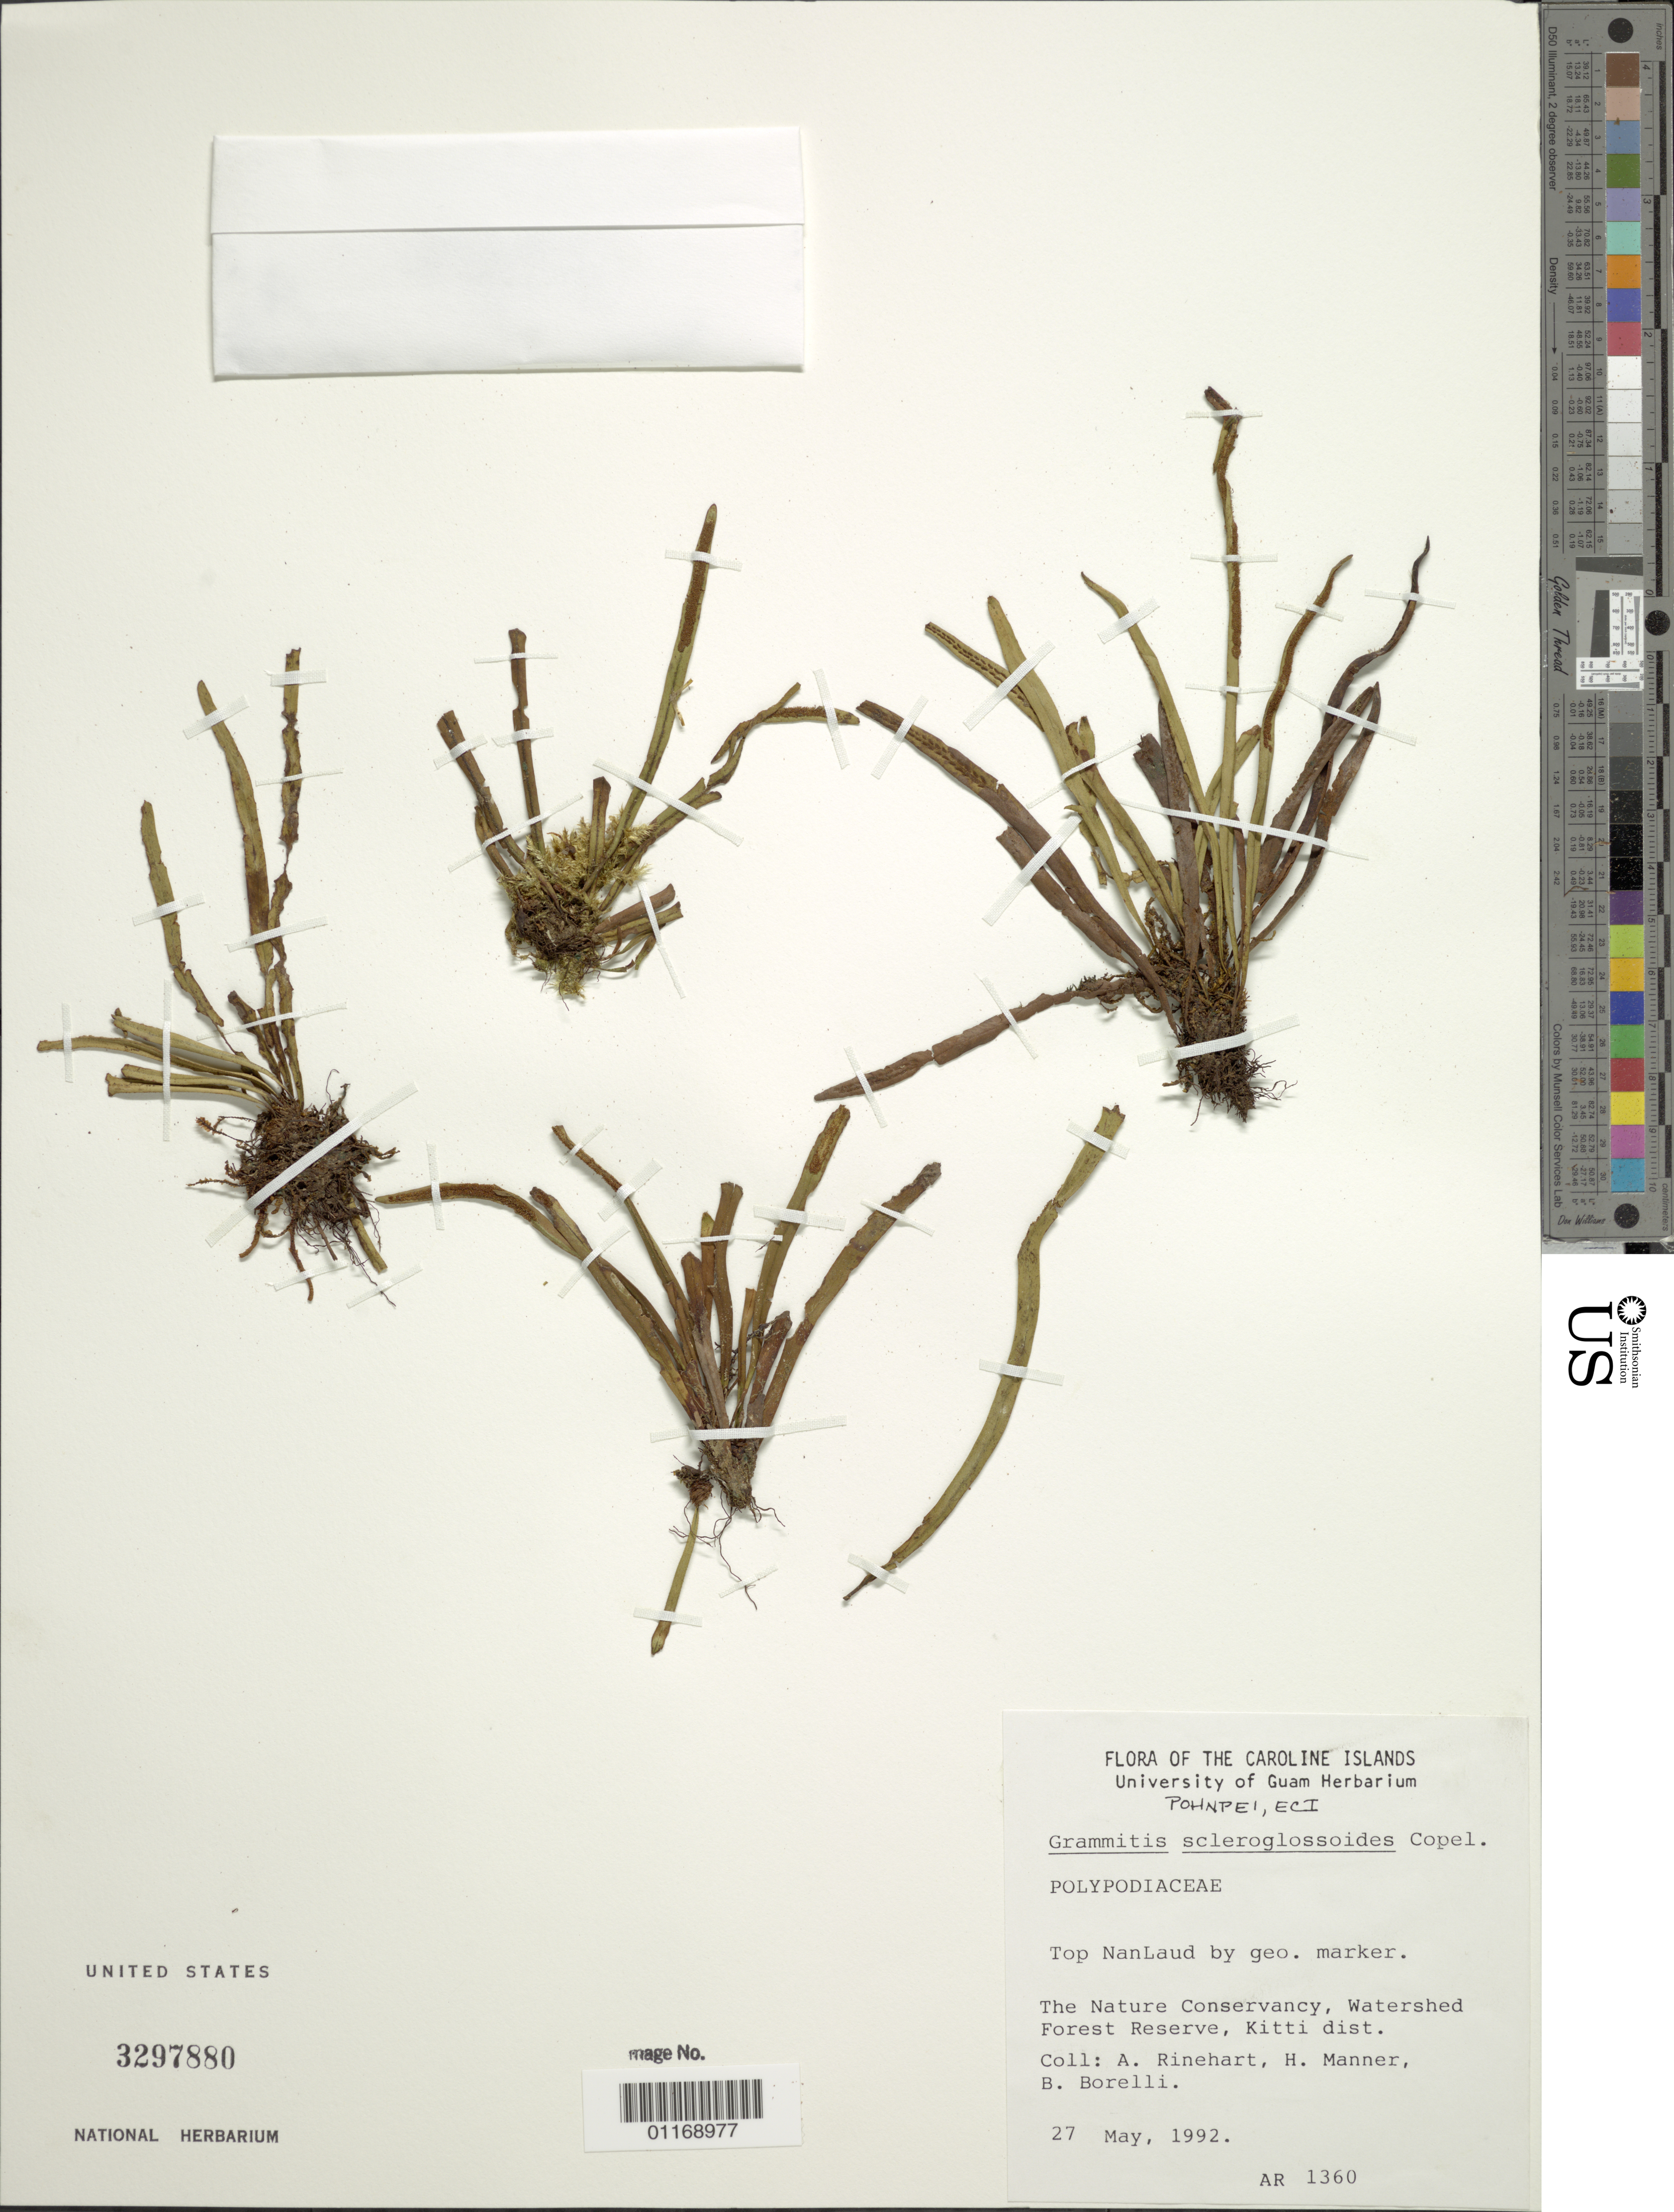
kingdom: Plantae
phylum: Tracheophyta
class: Polypodiopsida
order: Polypodiales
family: Polypodiaceae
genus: Oreogrammitis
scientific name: Oreogrammitis scleroglossoides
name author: (Copel.) Parris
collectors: A. Rinehart, H. Manner & B. Borelli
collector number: AR1360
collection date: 1992-05-27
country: Micronesia, Federated States of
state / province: Pohnpei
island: Pohnpei [Ponape]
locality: The Nature conservancy, watershed forest reserve, Kitti Dist.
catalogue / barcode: US 3297880